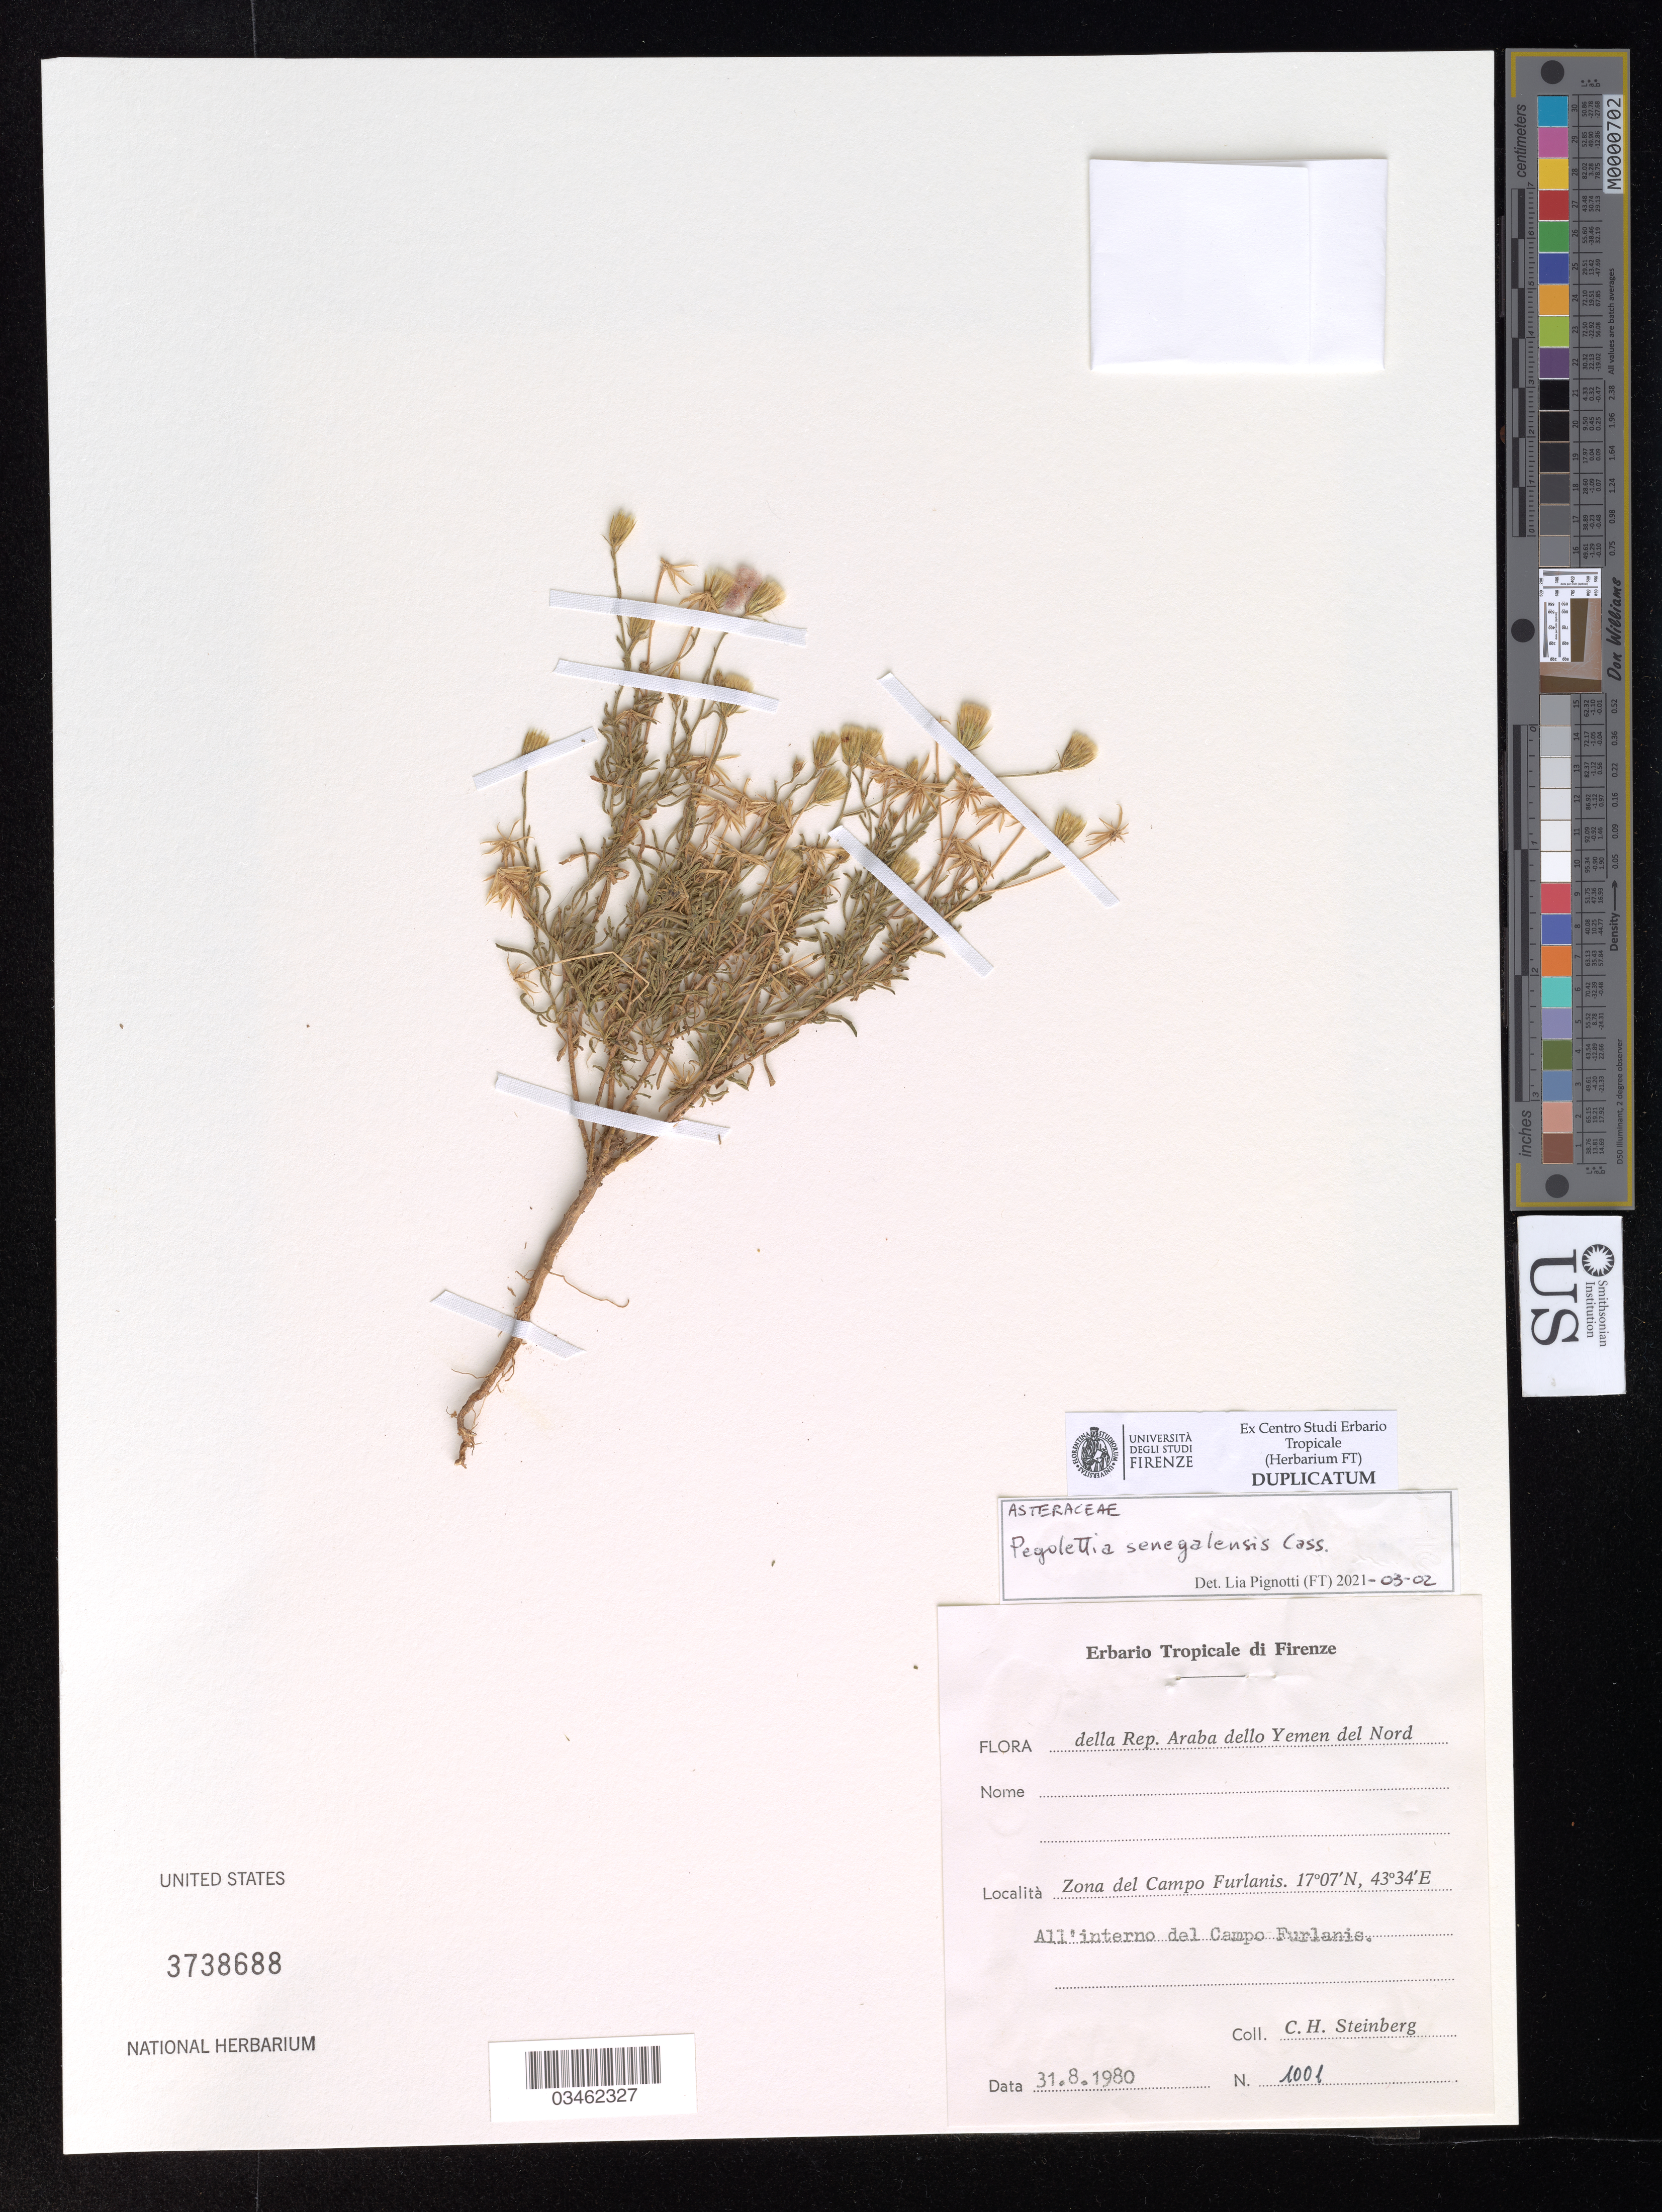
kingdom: Plantae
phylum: Tracheophyta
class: Magnoliopsida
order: Asterales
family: Asteraceae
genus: Pegolettia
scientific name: Pegolettia senegalensis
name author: Cass.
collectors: C. Steinberg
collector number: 1001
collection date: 1980-08-31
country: Yemen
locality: Rep. Araba dello Yemen del Nord. Zona del Campo Furlanis. All'interno del Campo Furlanis.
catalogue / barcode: US 3738688